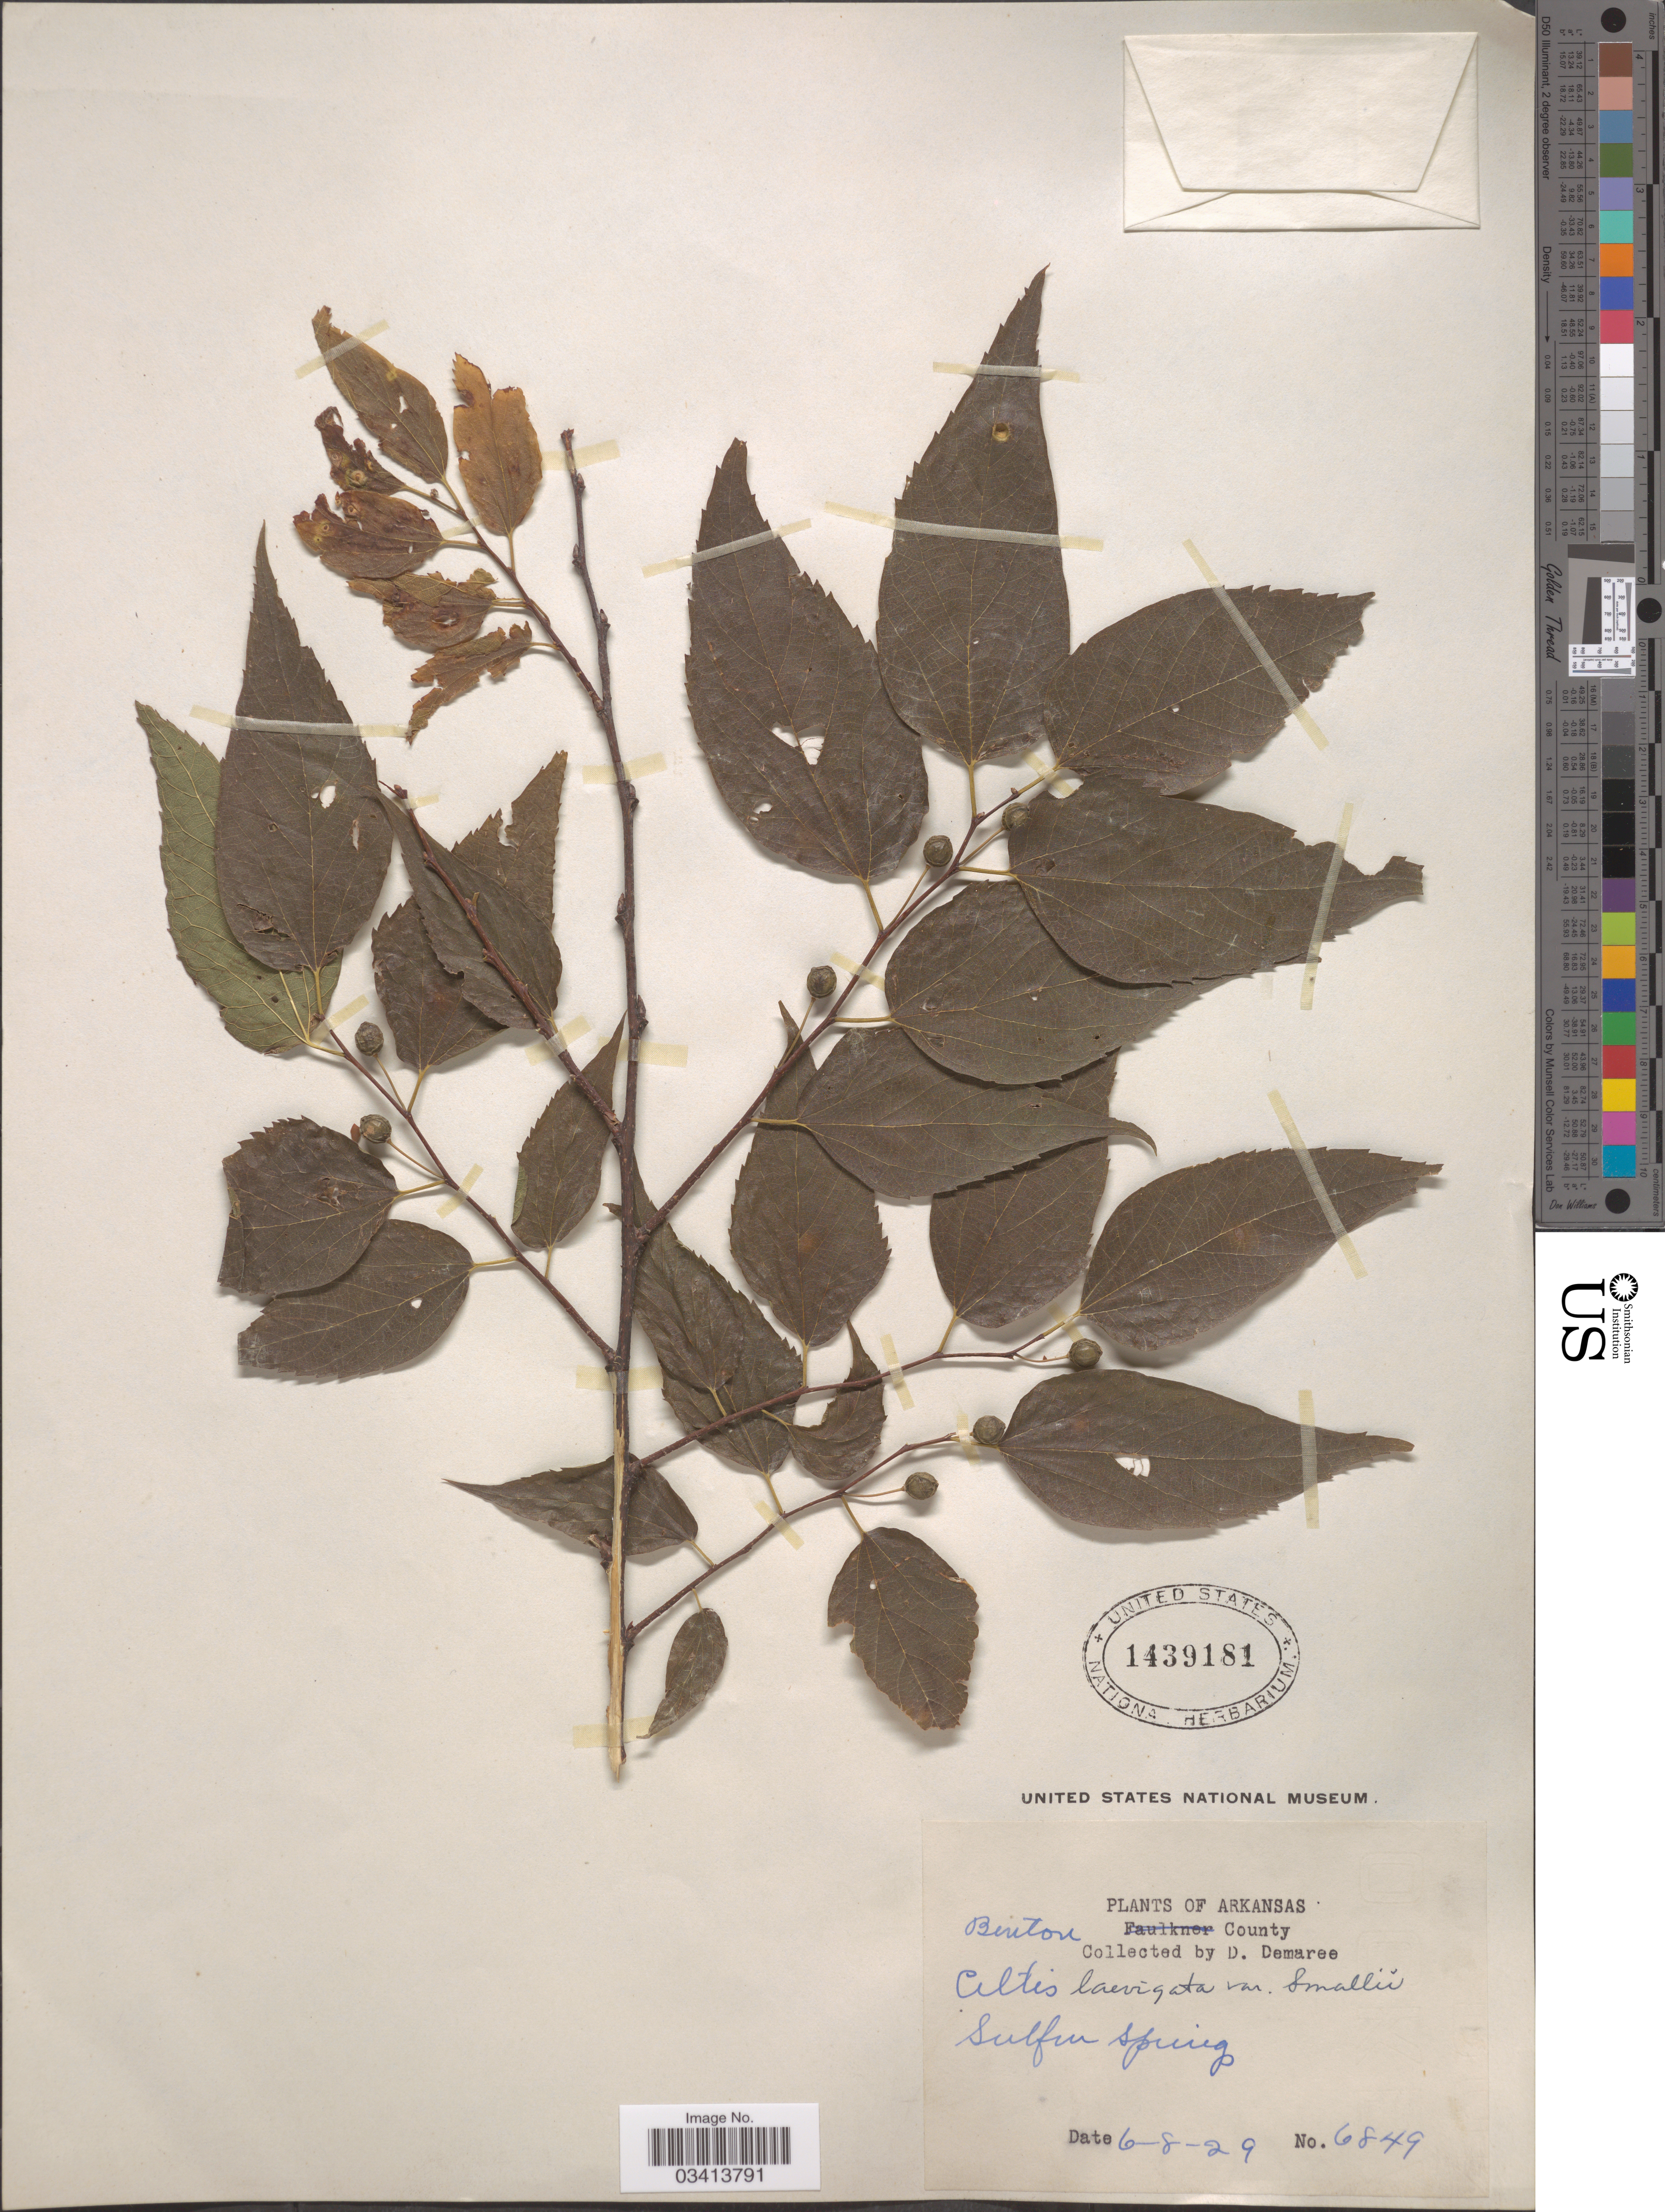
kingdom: Plantae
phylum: Tracheophyta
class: Magnoliopsida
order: Rosales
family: Cannabaceae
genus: Celtis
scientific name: Celtis laevigata var. smallii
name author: (Beadle) Sarg.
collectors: D. Demaree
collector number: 6849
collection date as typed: Transcribed d/m/y: 8/6/29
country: United States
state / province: Arkansas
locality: Benton County. Sulfur springs.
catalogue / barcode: US 1439181